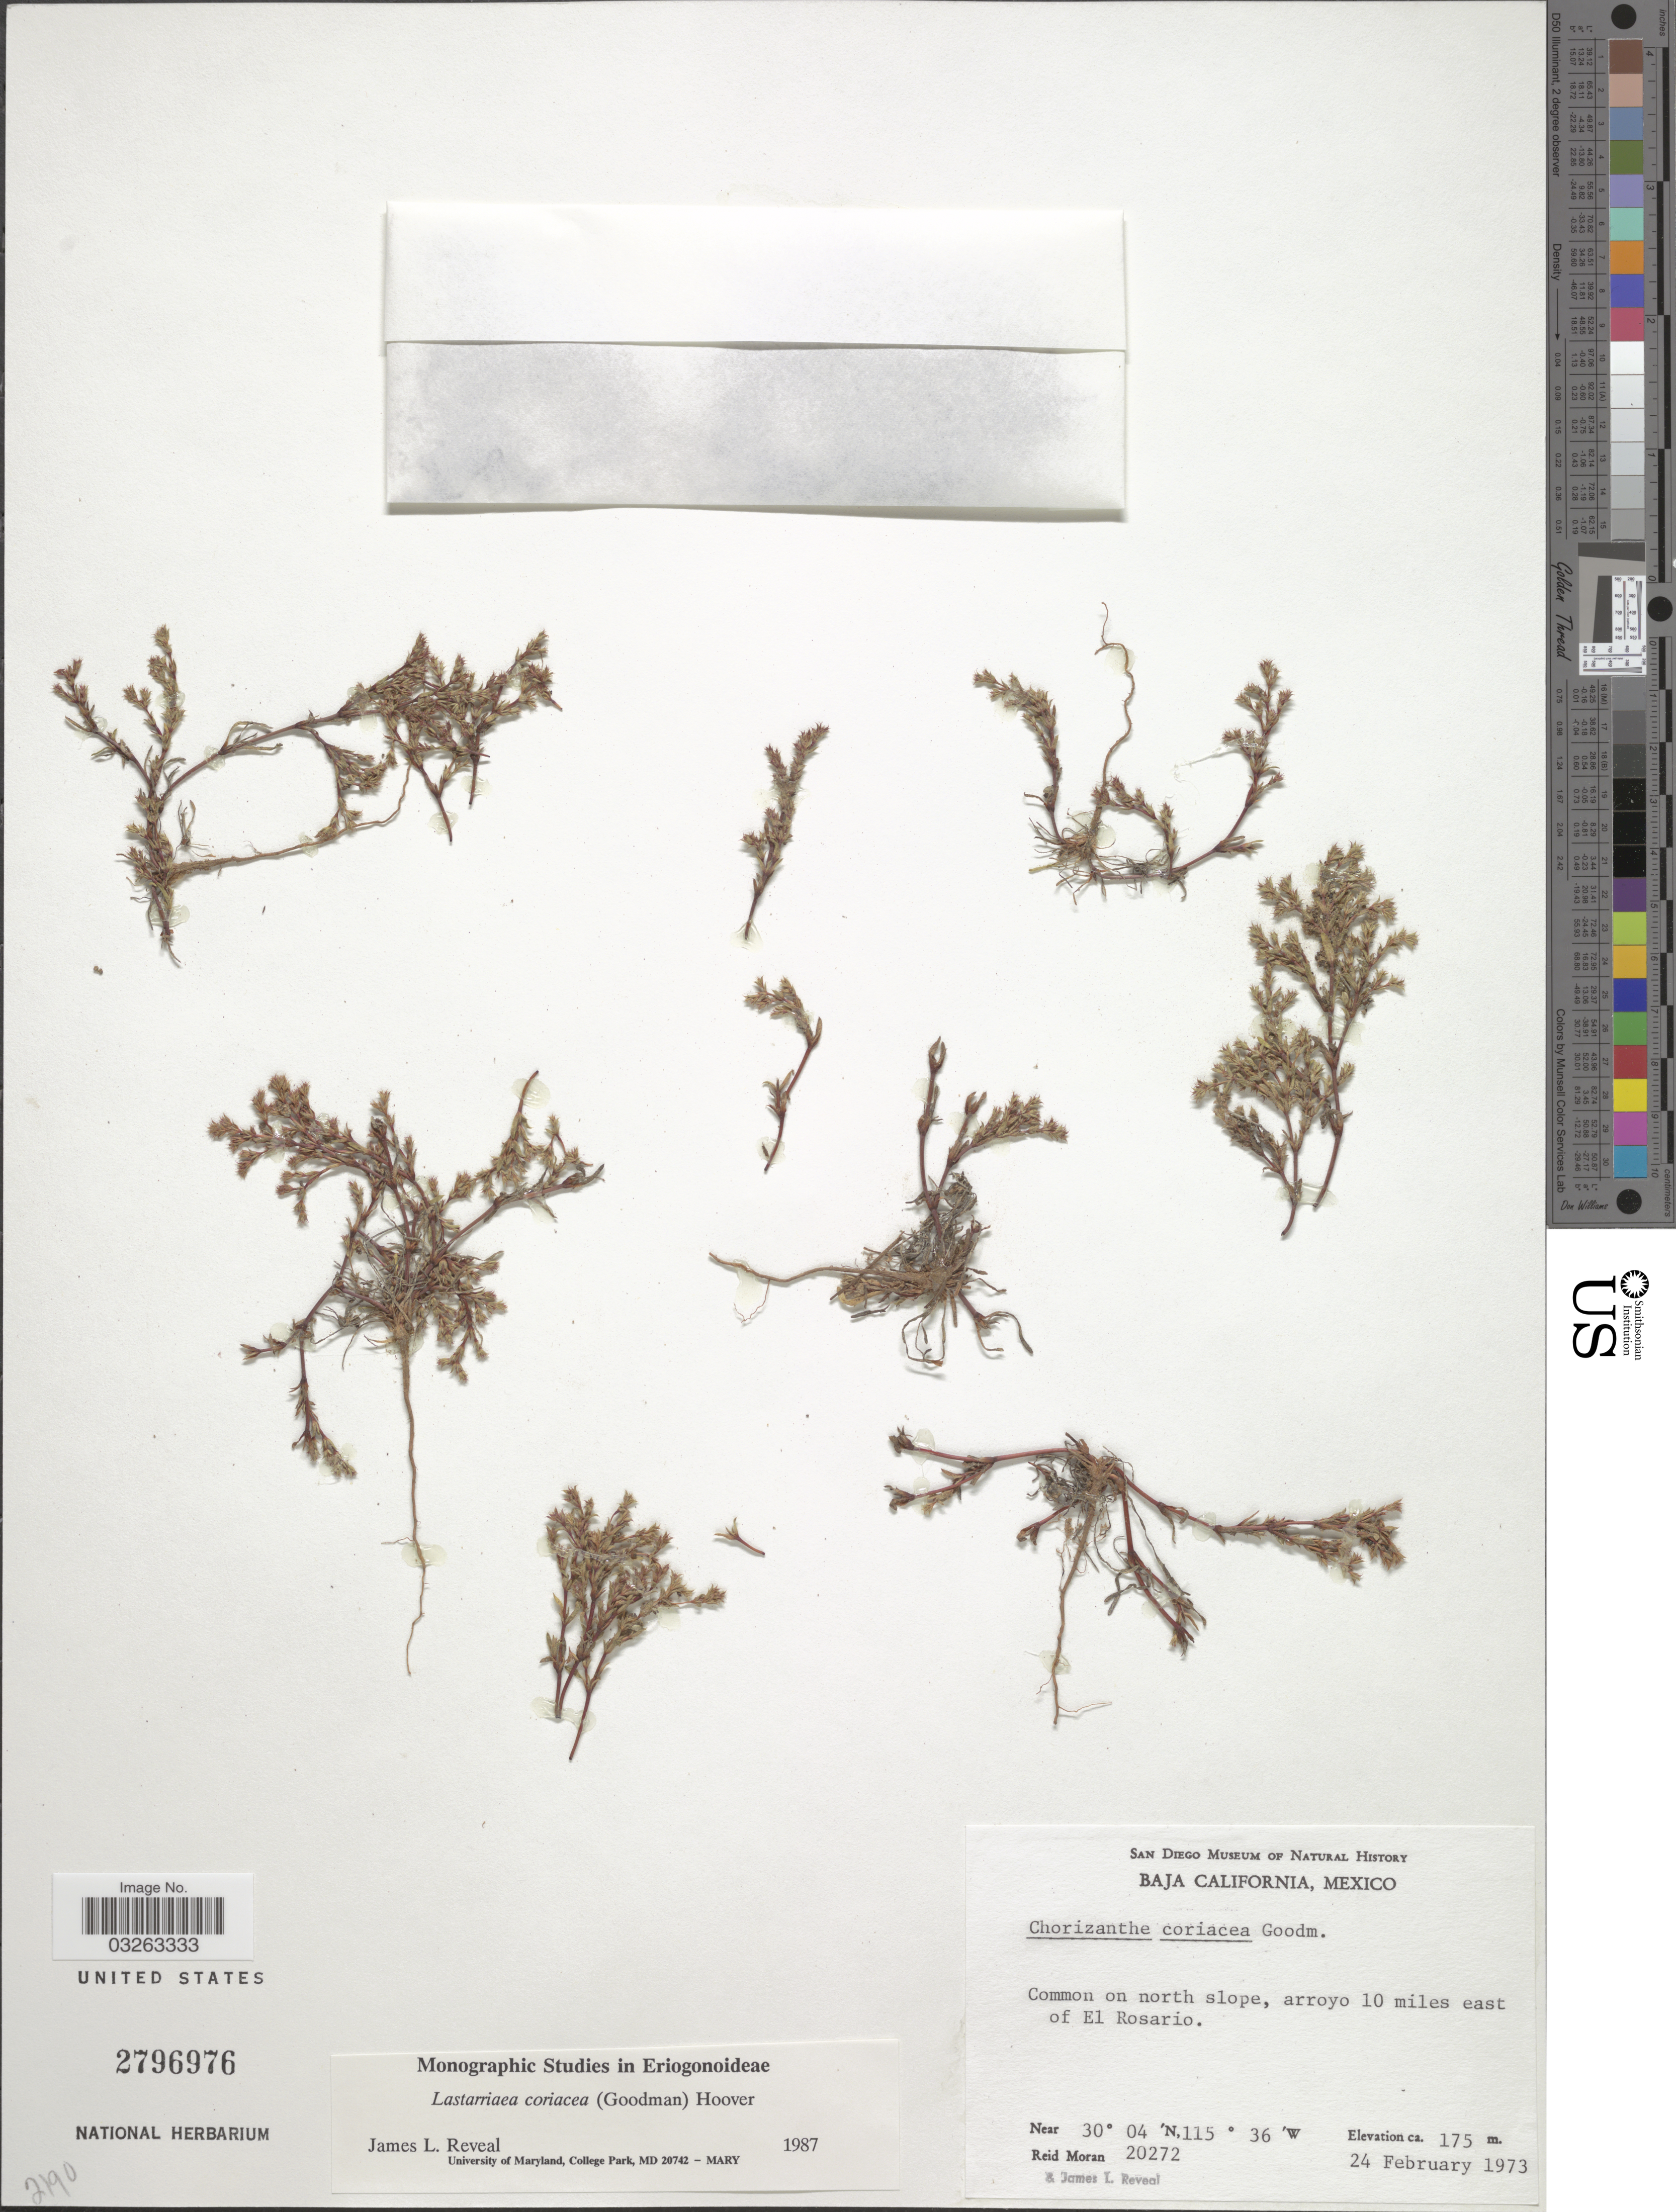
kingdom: Plantae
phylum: Tracheophyta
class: Magnoliopsida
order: Caryophyllales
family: Polygonaceae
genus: Lastarriaea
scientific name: Lastarriaea coriacea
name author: (Goodman) Hoover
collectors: R. Moran & J. L. Reveal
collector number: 20272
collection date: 1973-02-24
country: Mexico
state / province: Baja California Norte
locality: Common on north slope, arroyo 10 miles east of El Rosario.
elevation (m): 175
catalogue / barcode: US 2796976